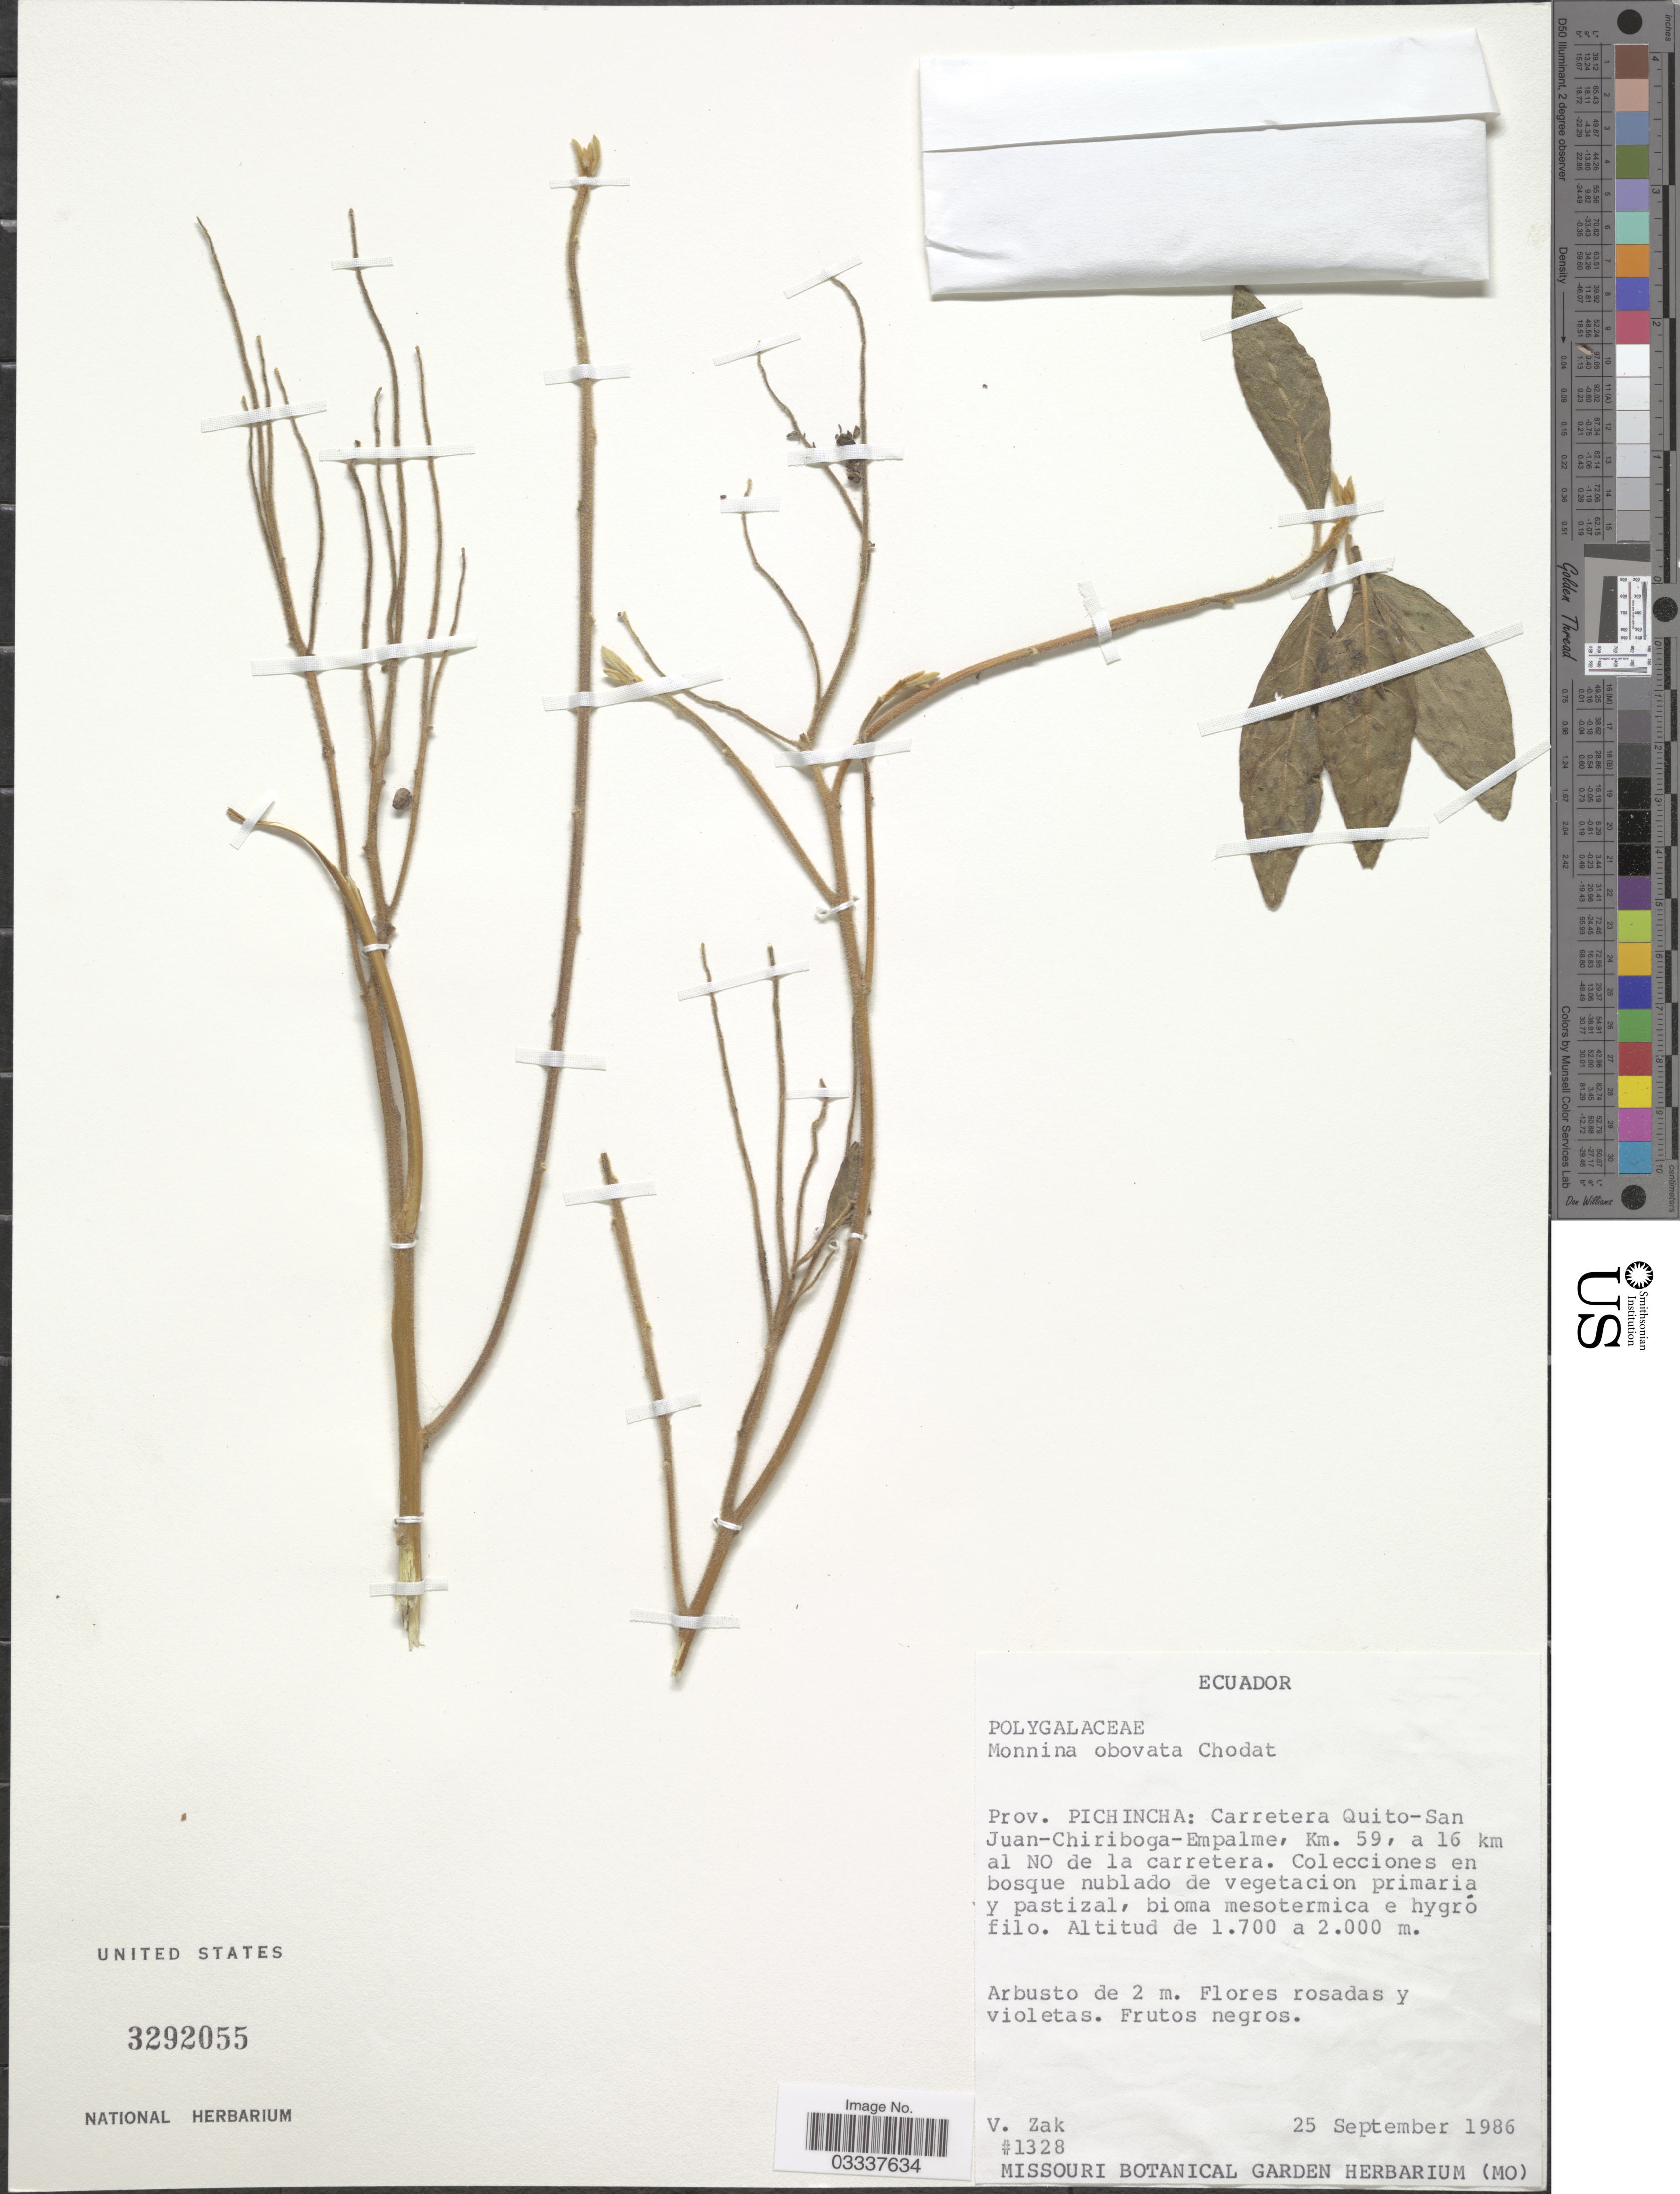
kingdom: Plantae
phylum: Tracheophyta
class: Magnoliopsida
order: Fabales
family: Polygalaceae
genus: Monnina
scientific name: Monnina obovata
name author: Chodat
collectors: V. Zak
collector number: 1328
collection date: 1986-09-25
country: Ecuador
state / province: Pichincha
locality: Carretera Quito-San Juan-Chiriboga-Empalme, Km 59, a 16 km al NO de la carretera.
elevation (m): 1700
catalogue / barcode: US 3292055